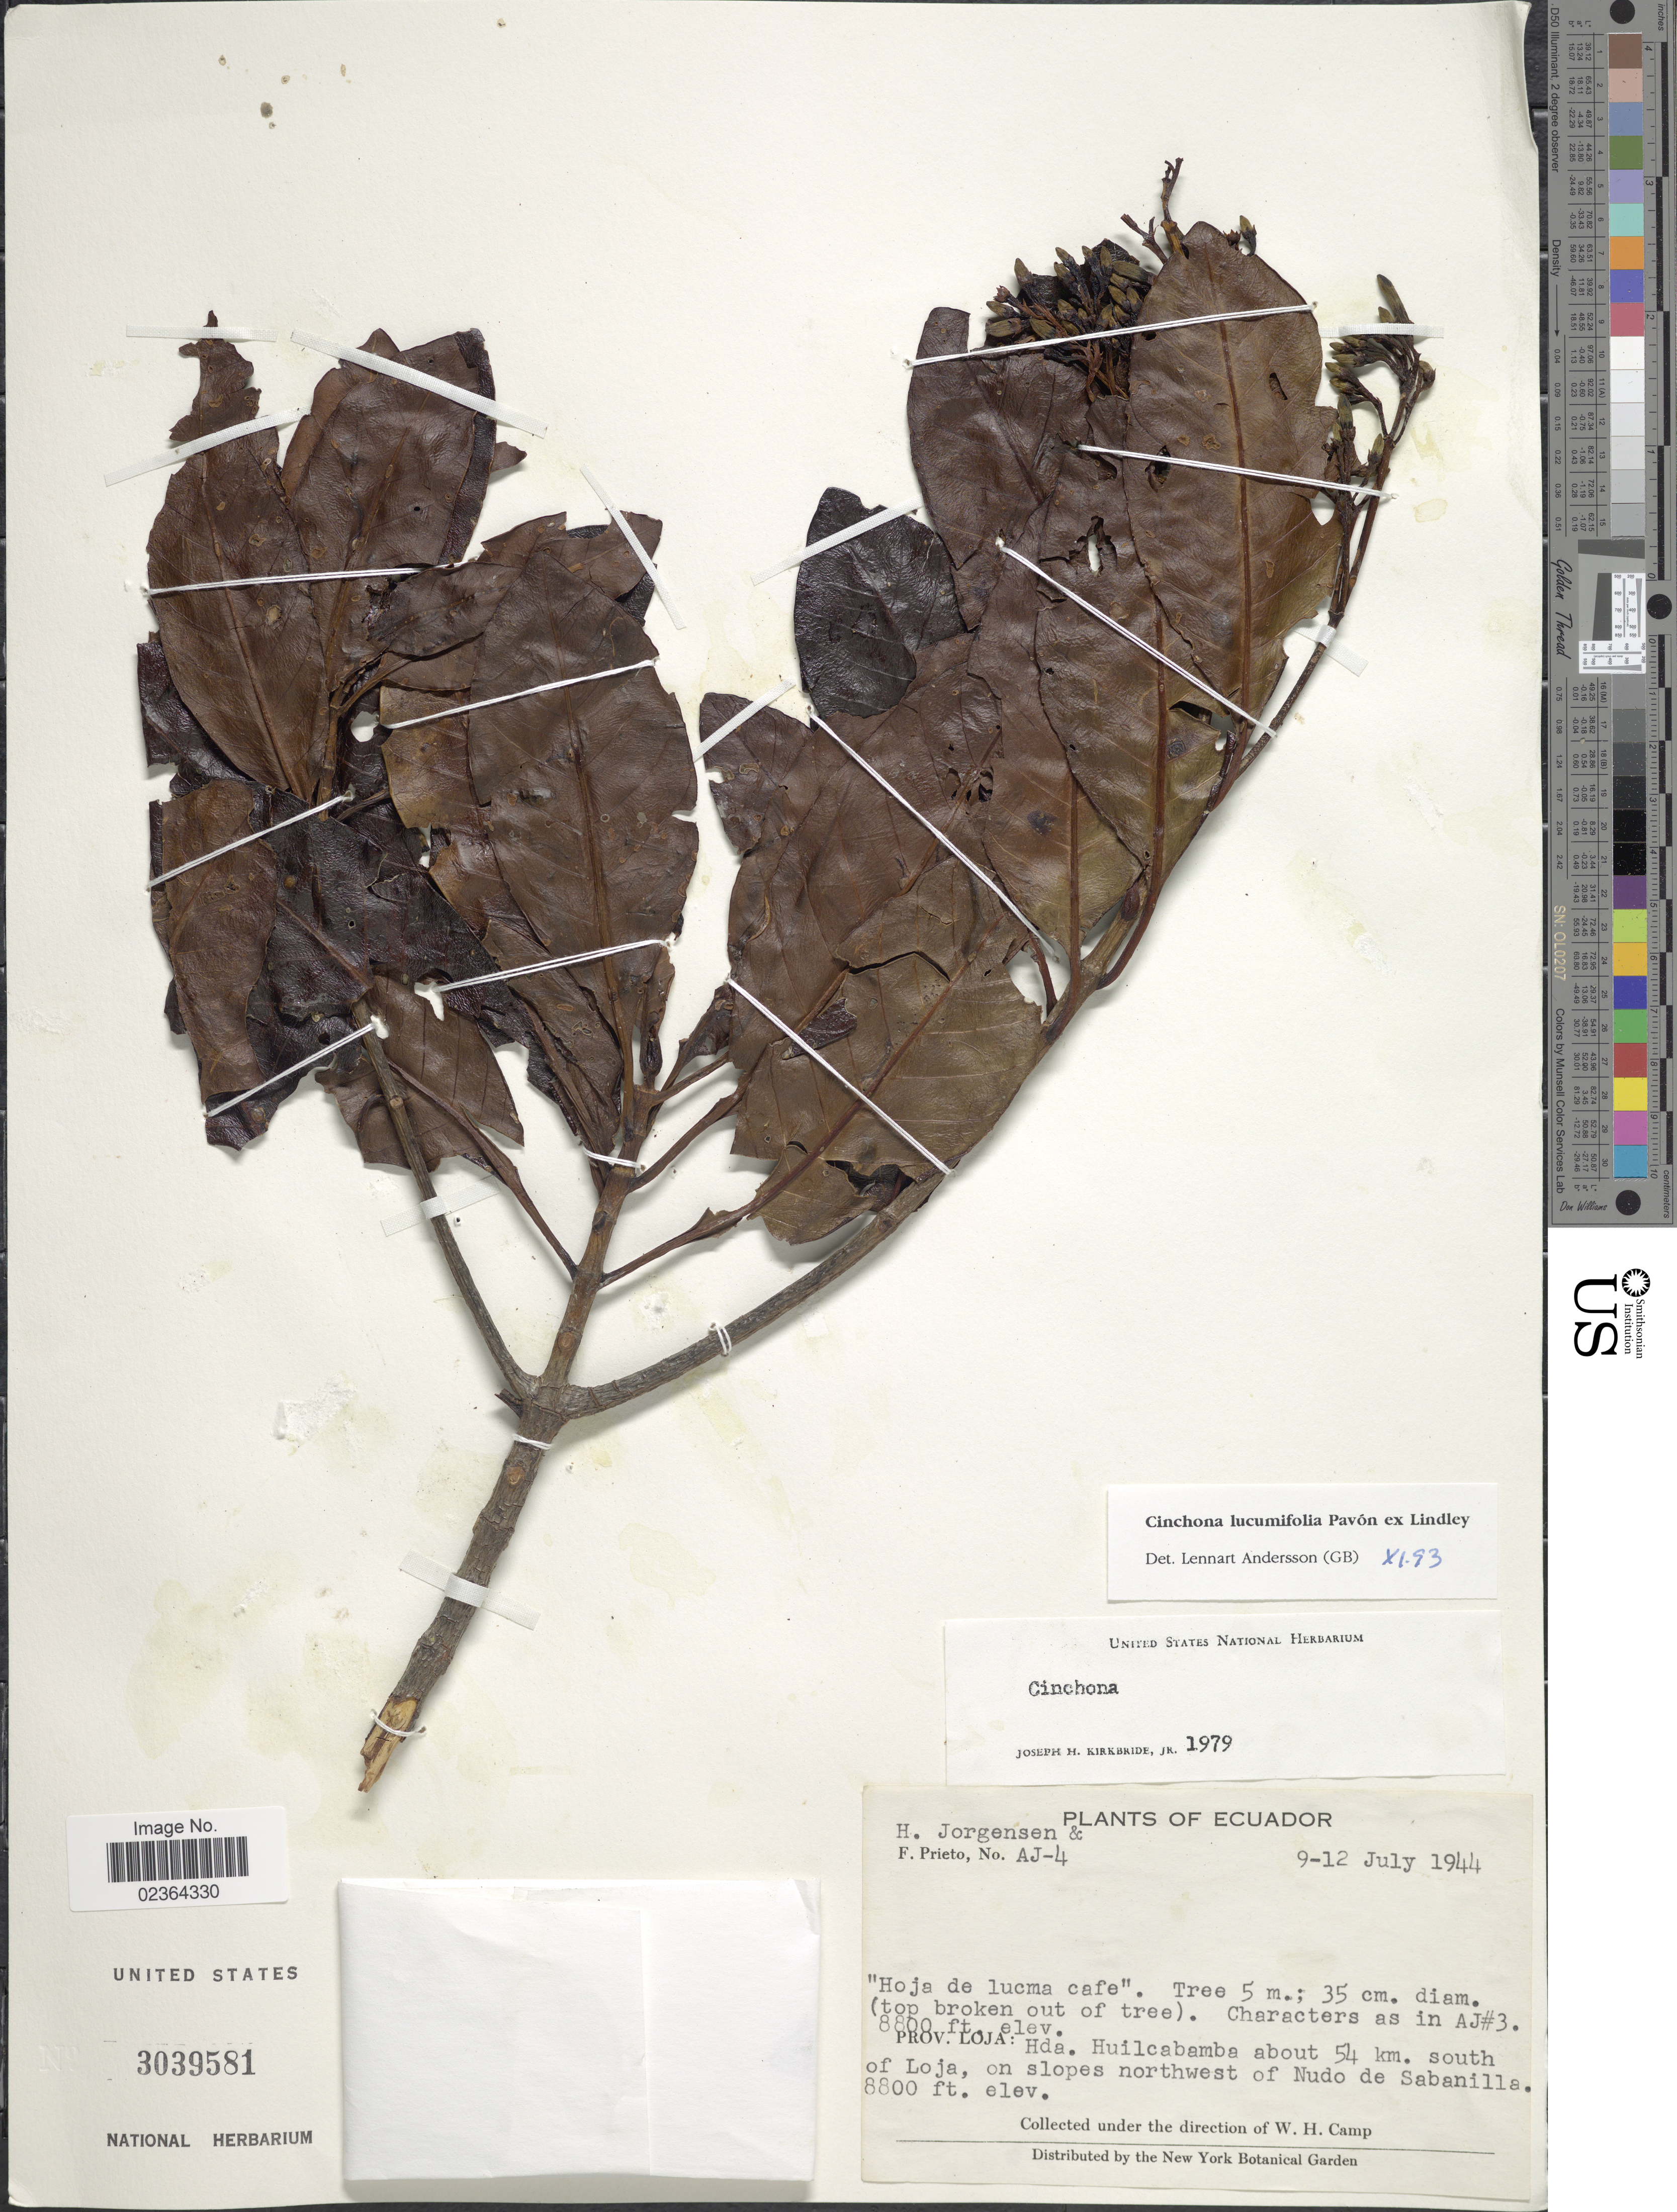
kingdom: Plantae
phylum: Tracheophyta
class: Magnoliopsida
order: Gentianales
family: Rubiaceae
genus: Cinchona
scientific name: Cinchona lucumifolia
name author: Pav. ex Lindl.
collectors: H. Jørgensen & F. Prieto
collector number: AJ-4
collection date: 1944-07-09/1944-07-12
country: Ecuador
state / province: Loja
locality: Prov. Loja: Hda. Huilcabamba about 54 km. south of Loja, on slopes northwest of Nudo de Sabanilla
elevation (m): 2682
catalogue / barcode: US 3039581